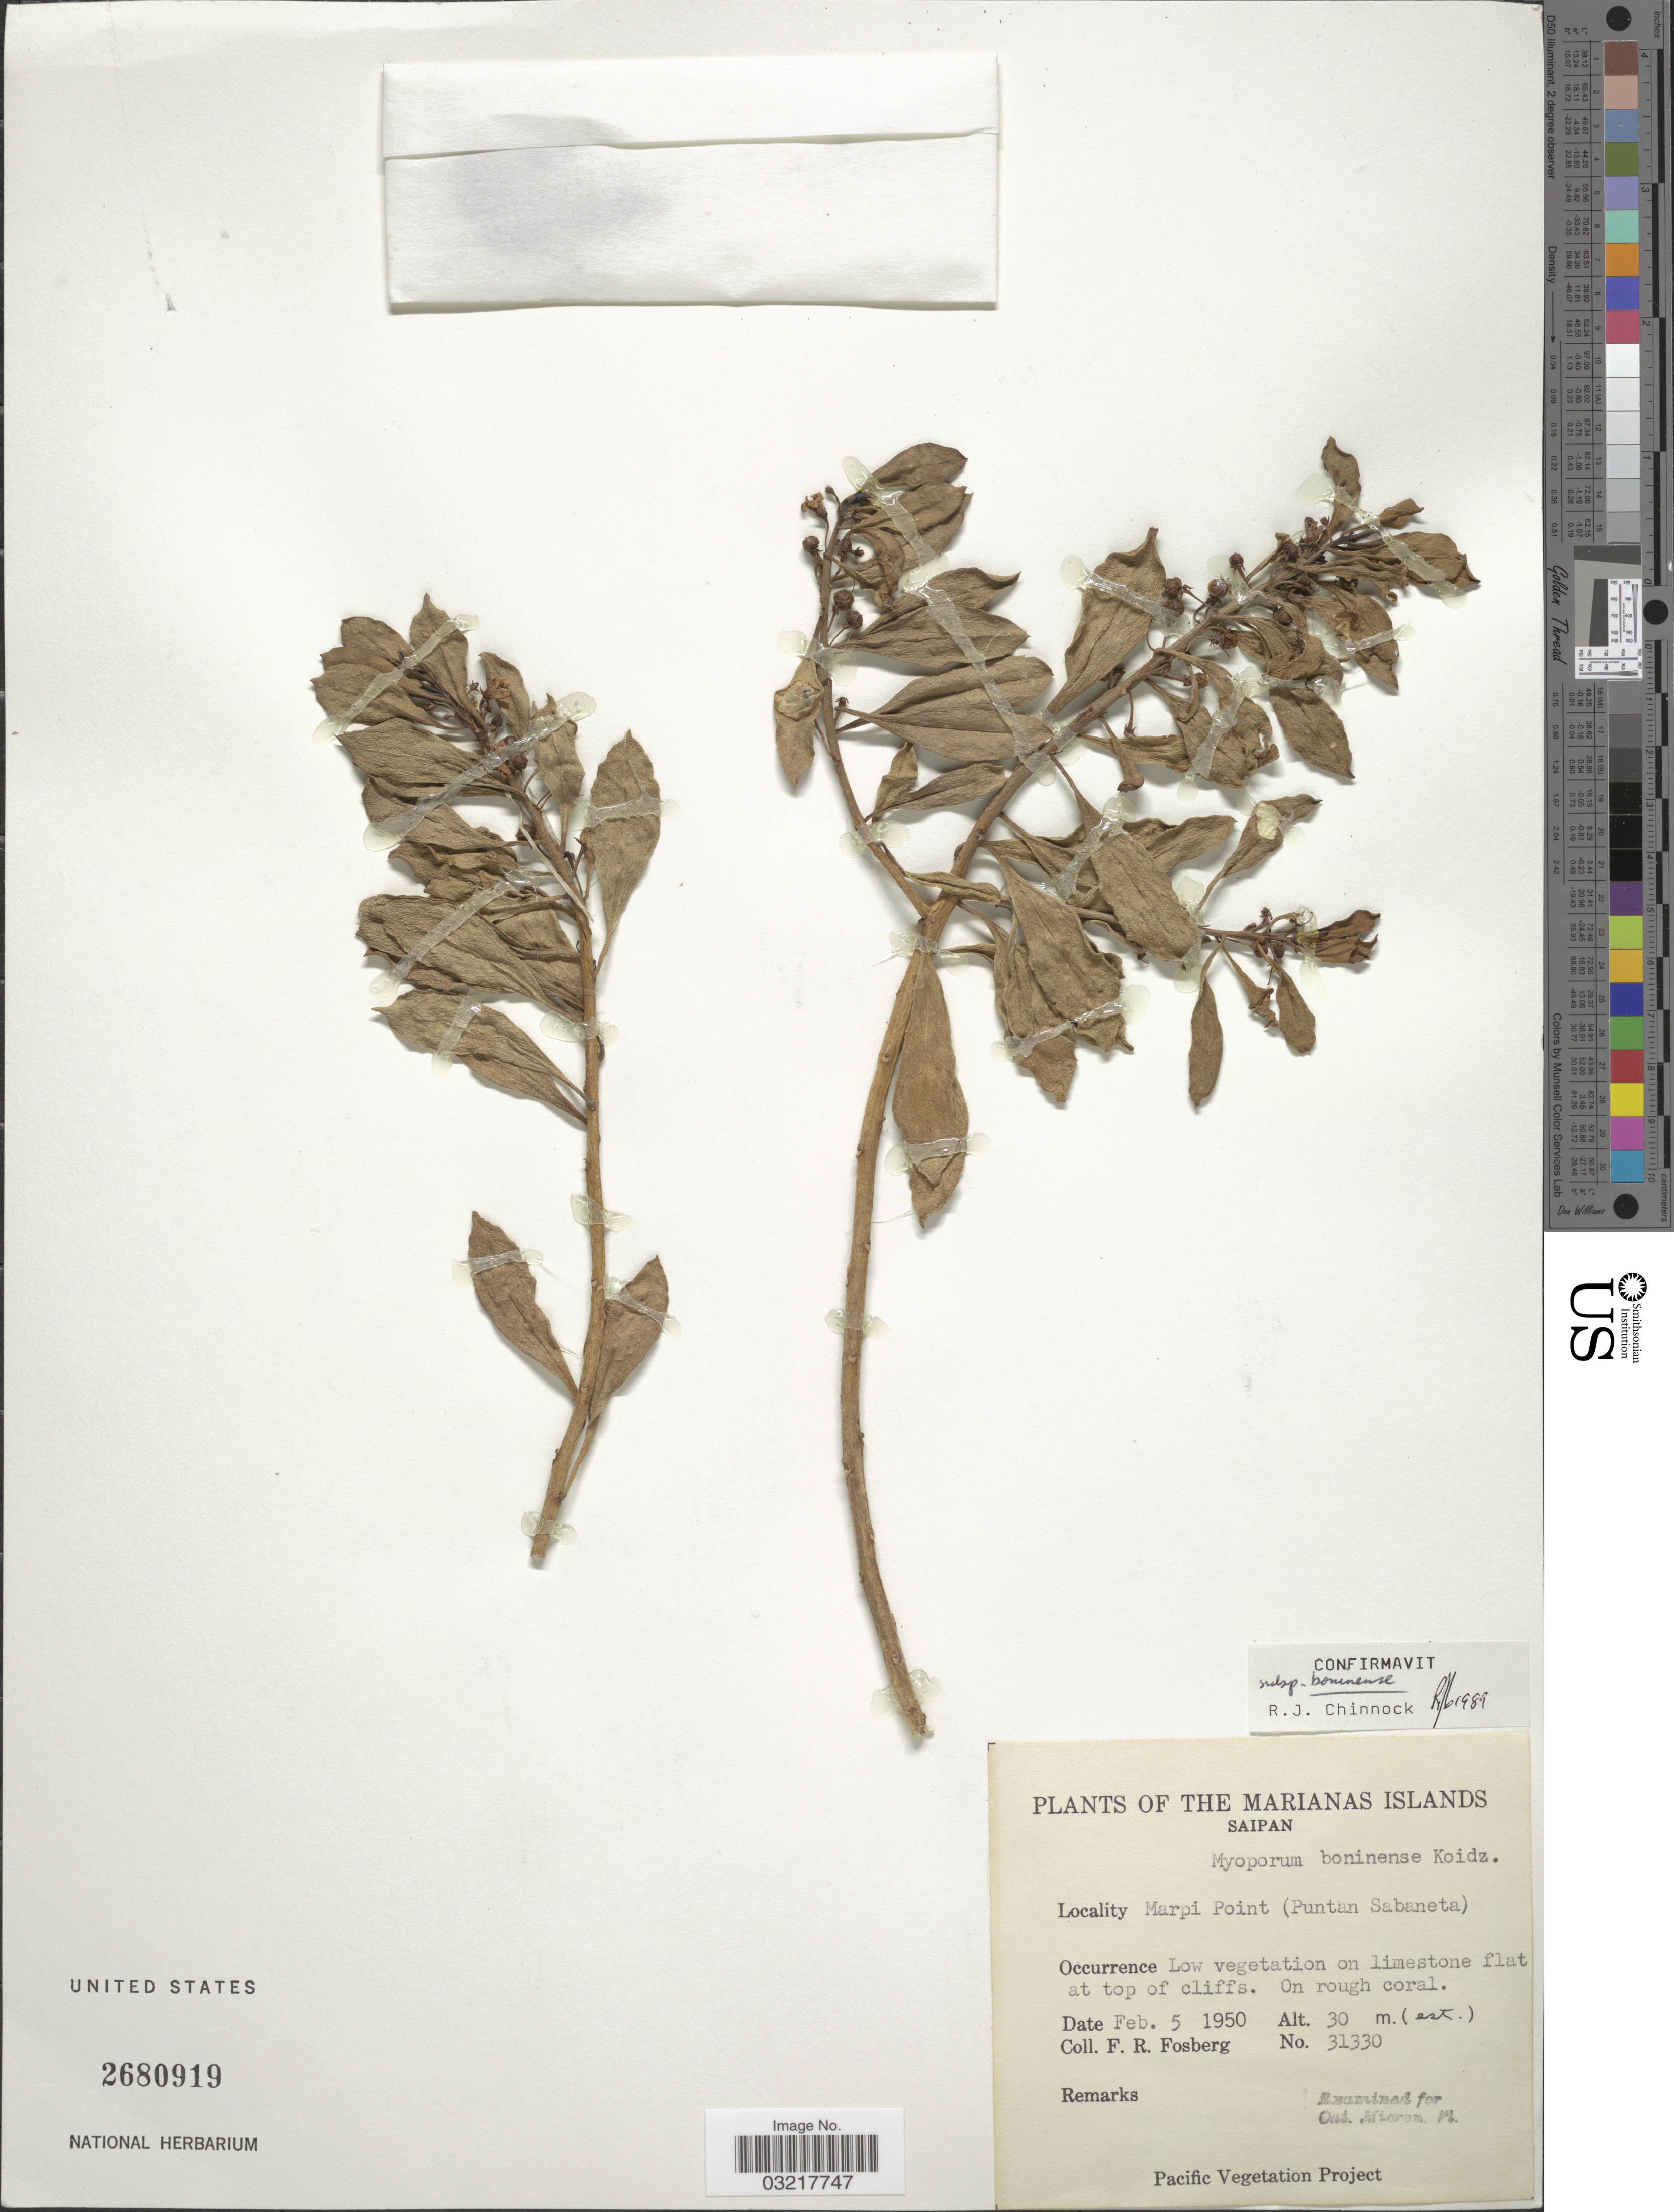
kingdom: Plantae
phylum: Tracheophyta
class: Magnoliopsida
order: Lamiales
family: Scrophulariaceae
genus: Myoporum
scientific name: Myoporum boninense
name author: Koidz.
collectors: F. R. Fosberg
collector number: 31330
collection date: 1950-02-05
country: Northern Mariana Islands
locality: The Marianas Islands. Saipan. Marpi Point (Puntan Sabaneta).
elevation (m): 30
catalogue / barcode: US 2680919